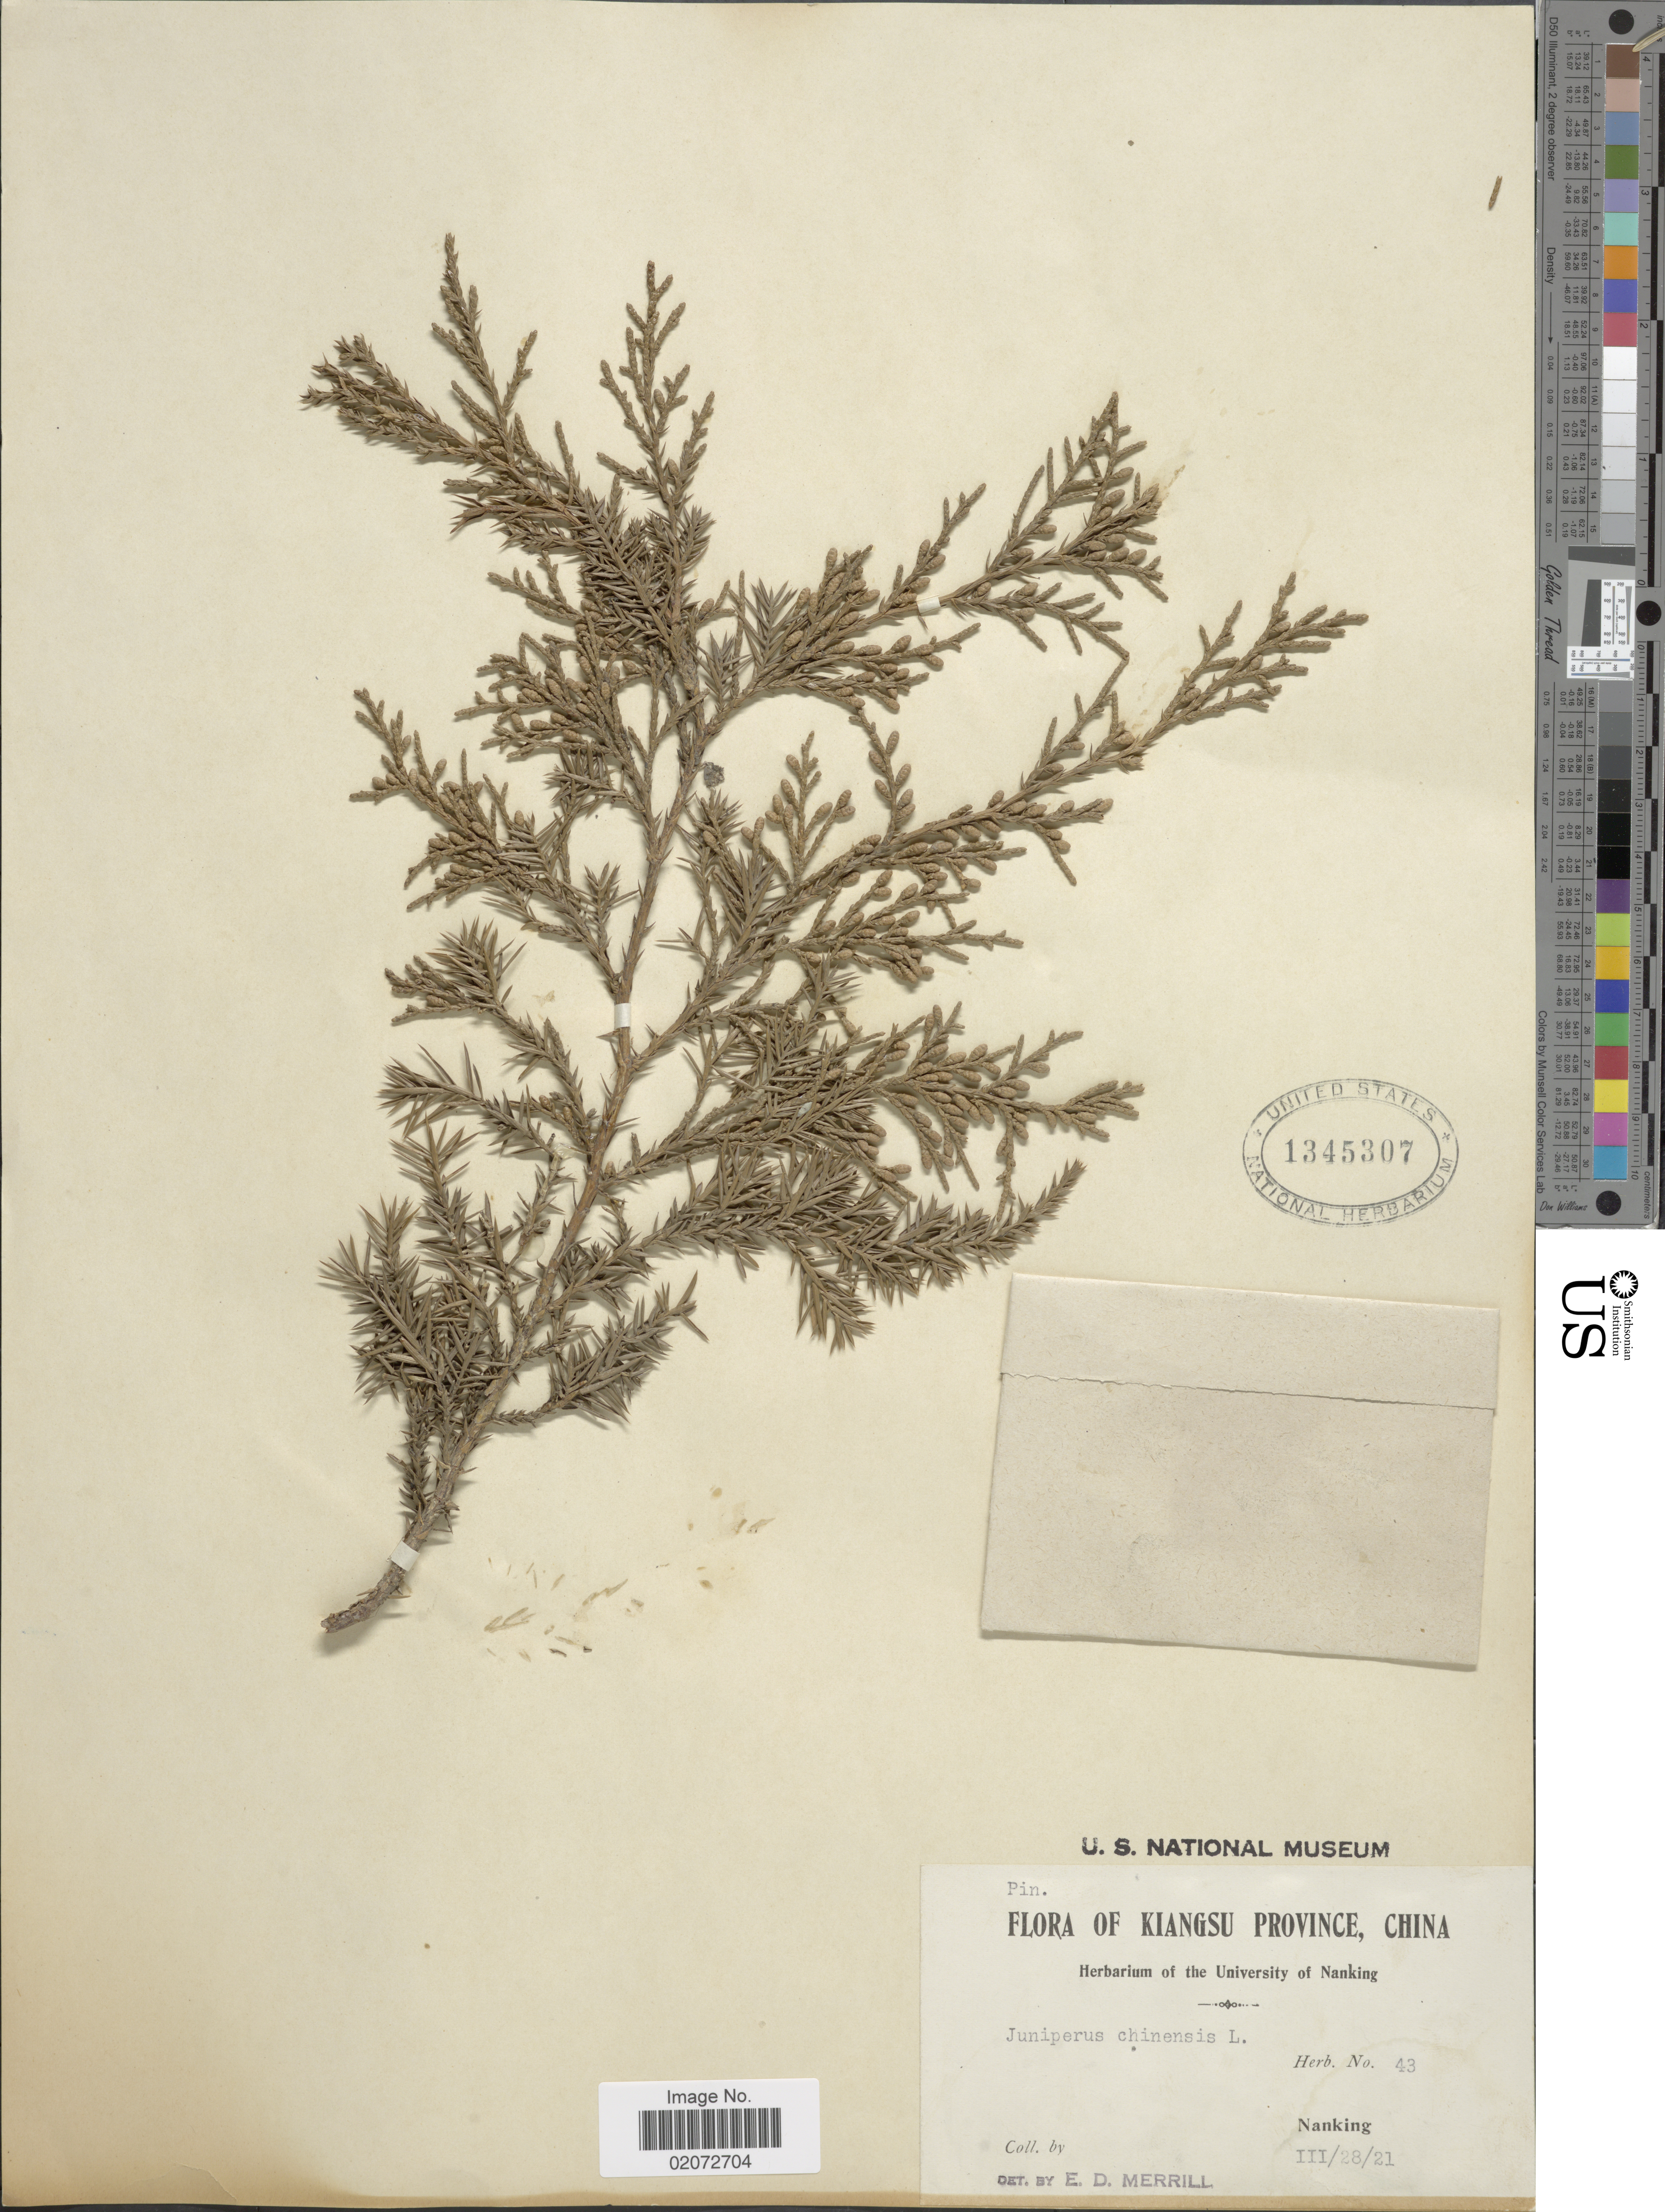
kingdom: Plantae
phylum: Tracheophyta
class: Pinopsida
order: Pinales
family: Cupressaceae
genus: Juniperus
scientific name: Juniperus chinensis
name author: L.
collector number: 43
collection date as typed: Transcribed d/m/y: 28/3/21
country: China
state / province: Jiangsu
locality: Kiangsu Province, Nanking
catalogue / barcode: US 1345307